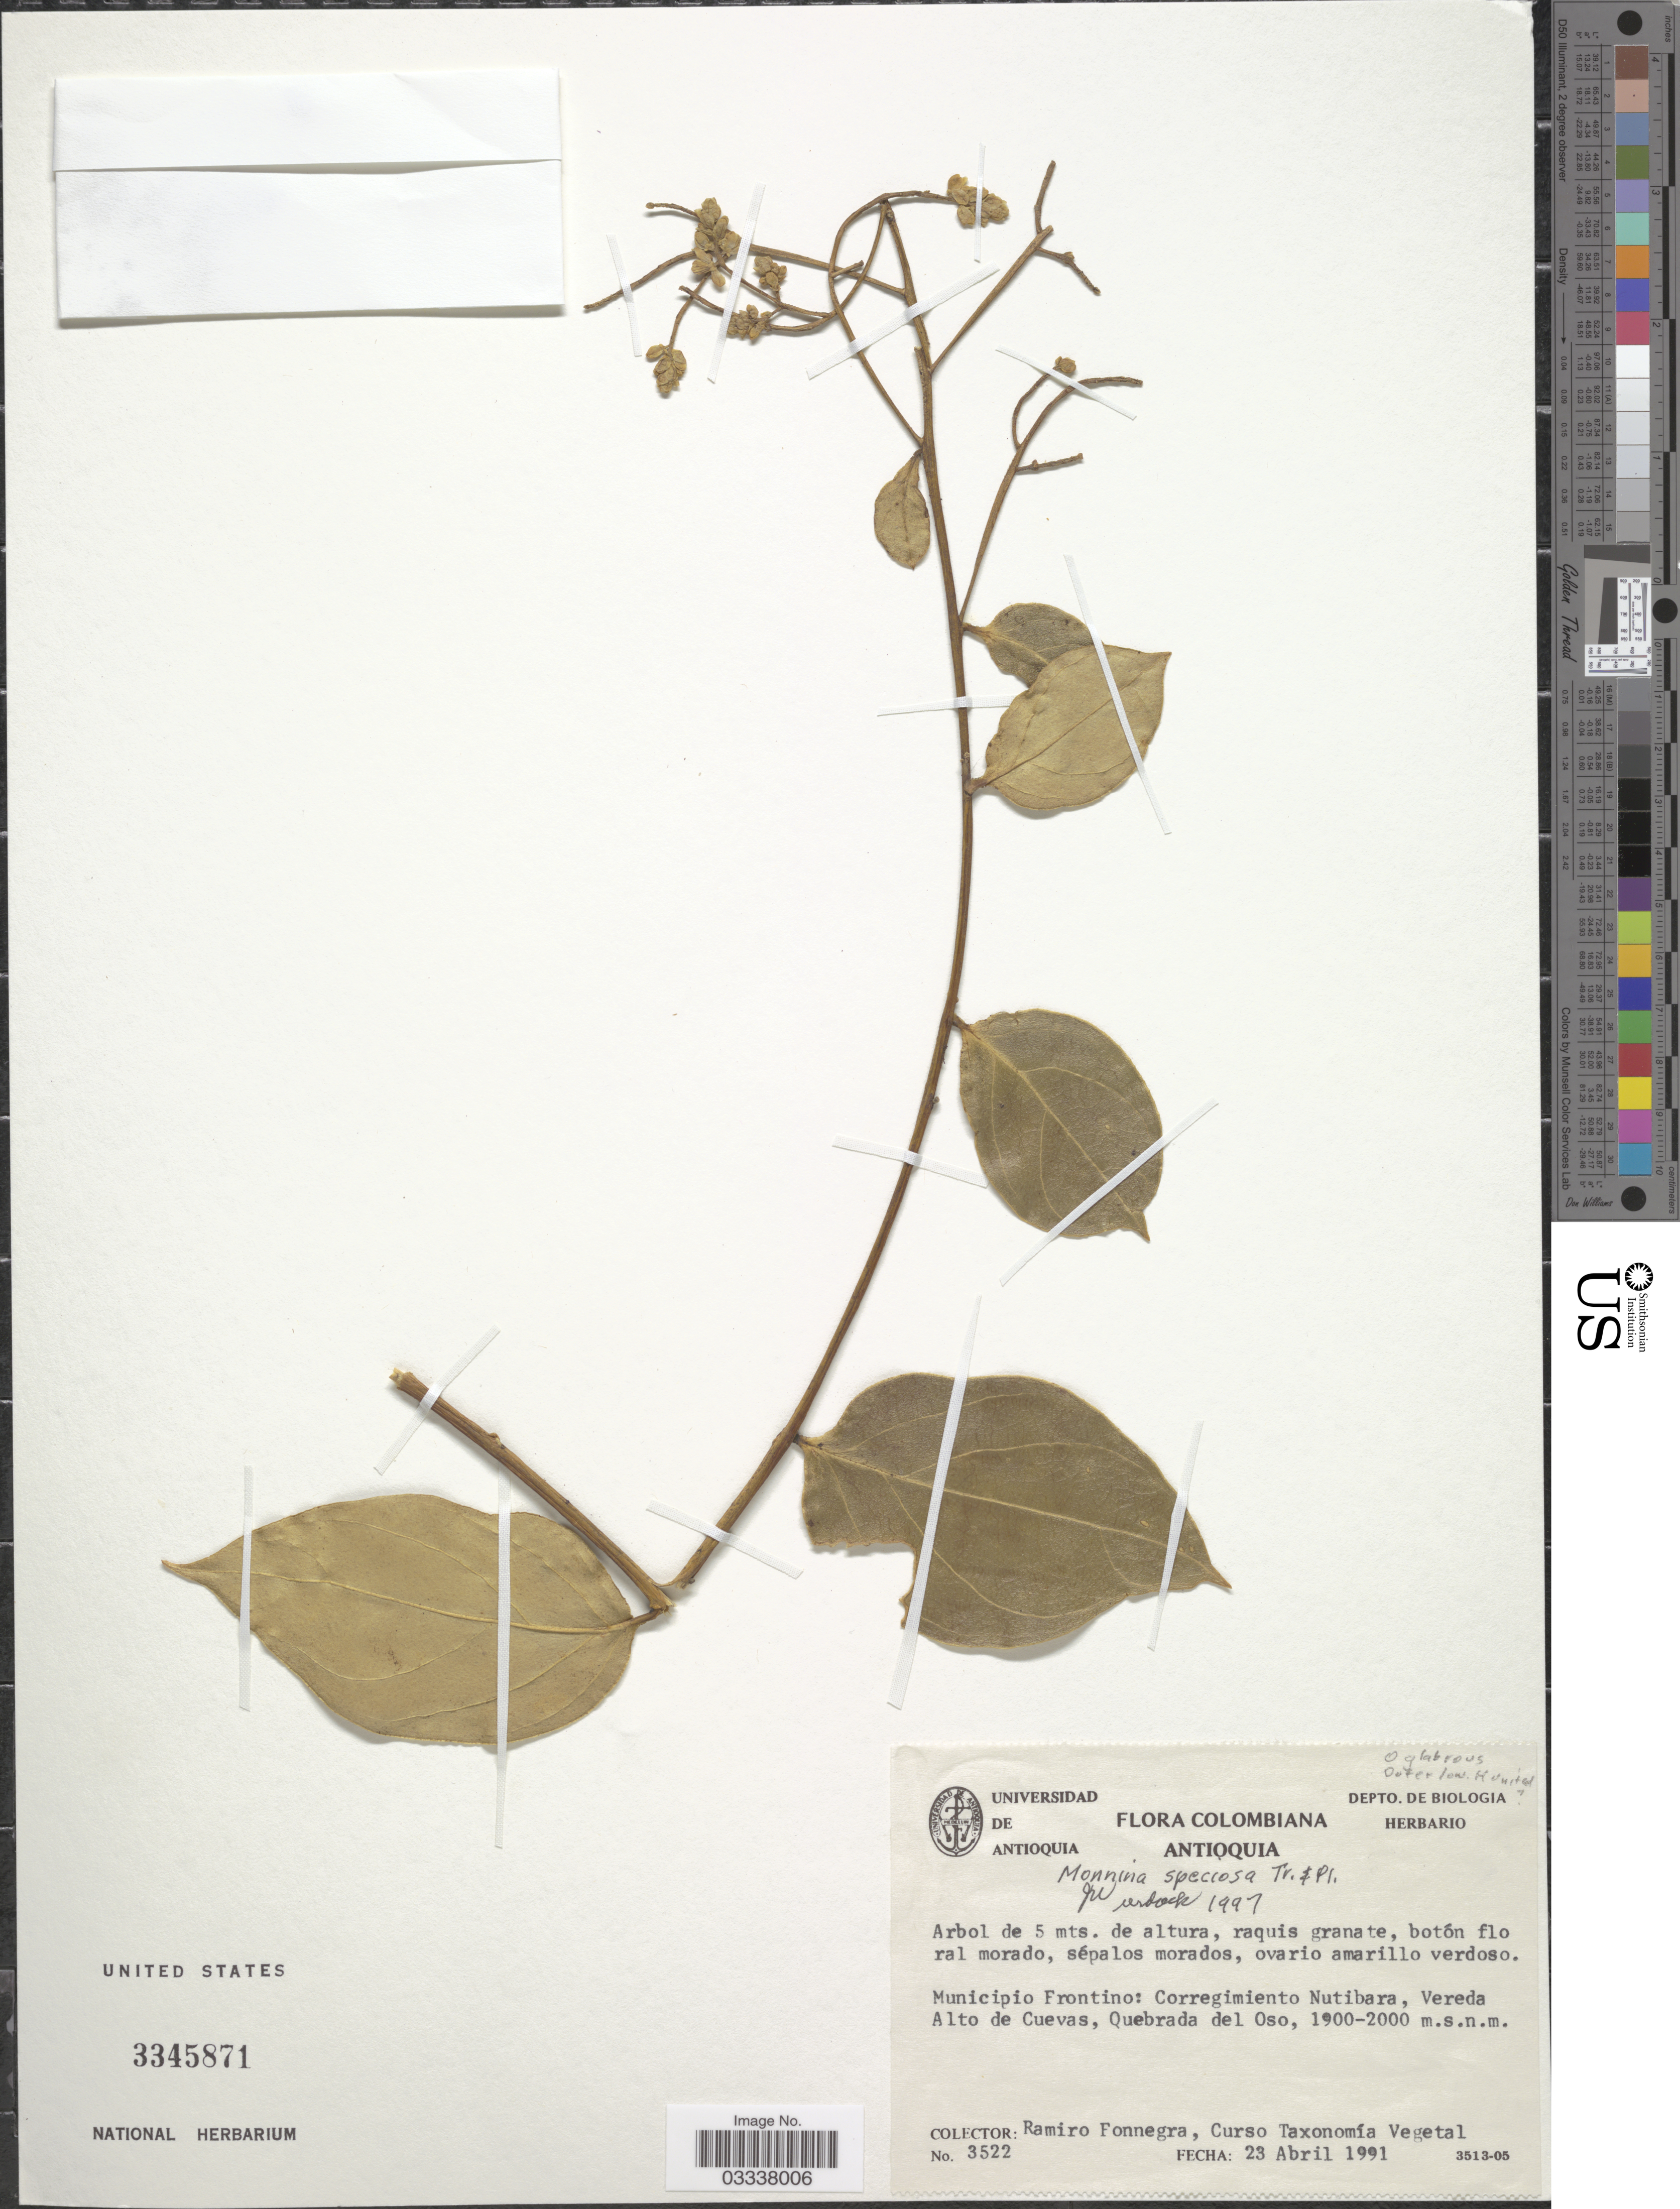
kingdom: Plantae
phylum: Tracheophyta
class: Magnoliopsida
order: Fabales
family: Polygalaceae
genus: Monnina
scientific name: Monnina speciosa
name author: Triana & Planch.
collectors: R. Fonnegra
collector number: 3522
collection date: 1991-04-23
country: Colombia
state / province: Antioquia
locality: Municipio Frontino: Corregimiento Nuitbara, Vereda Alto de Cuevas, Quebrada del Oso.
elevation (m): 1900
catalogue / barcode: US 3345871